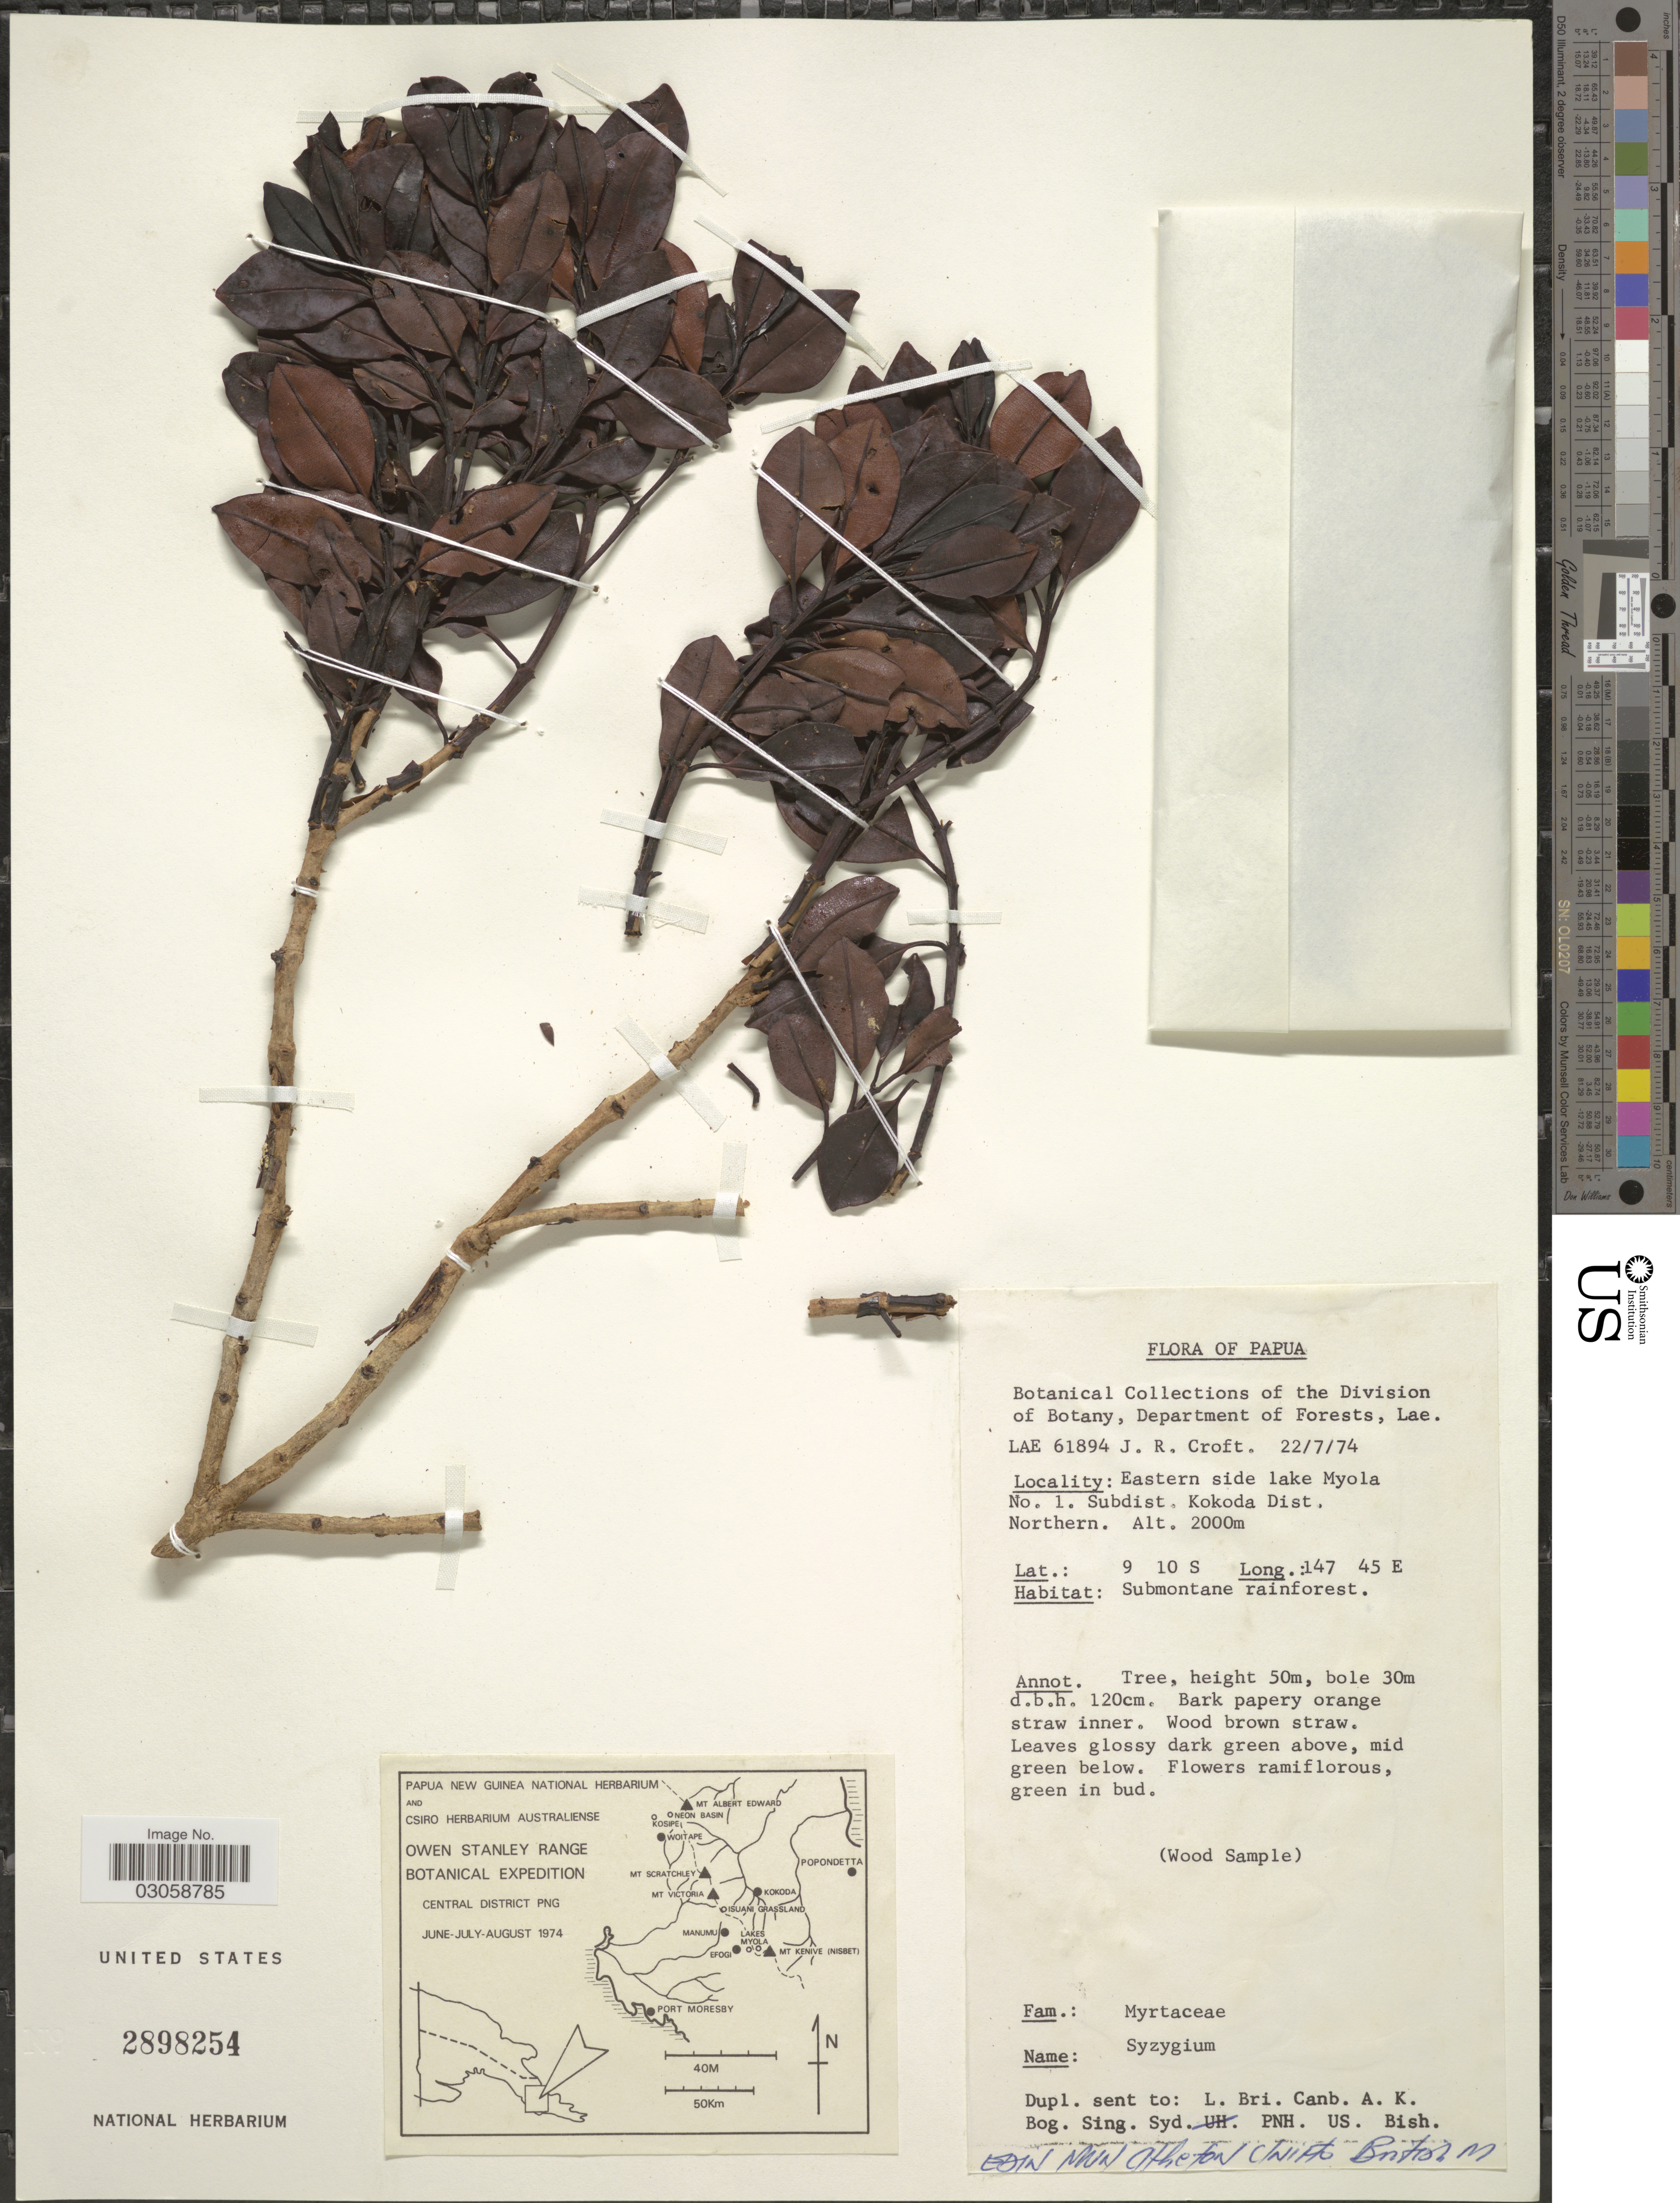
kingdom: Plantae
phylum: Tracheophyta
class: Magnoliopsida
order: Myrtales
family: Myrtaceae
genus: Syzygium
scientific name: Syzygium sp.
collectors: J. R. Croft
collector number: LAE 61894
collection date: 1974-07-22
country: Papua New Guinea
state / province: Northern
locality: Papua, Eastern side lake Myola No. 1, Subdist. Kokoda Dist. Northern.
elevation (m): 2000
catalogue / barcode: US 2898254